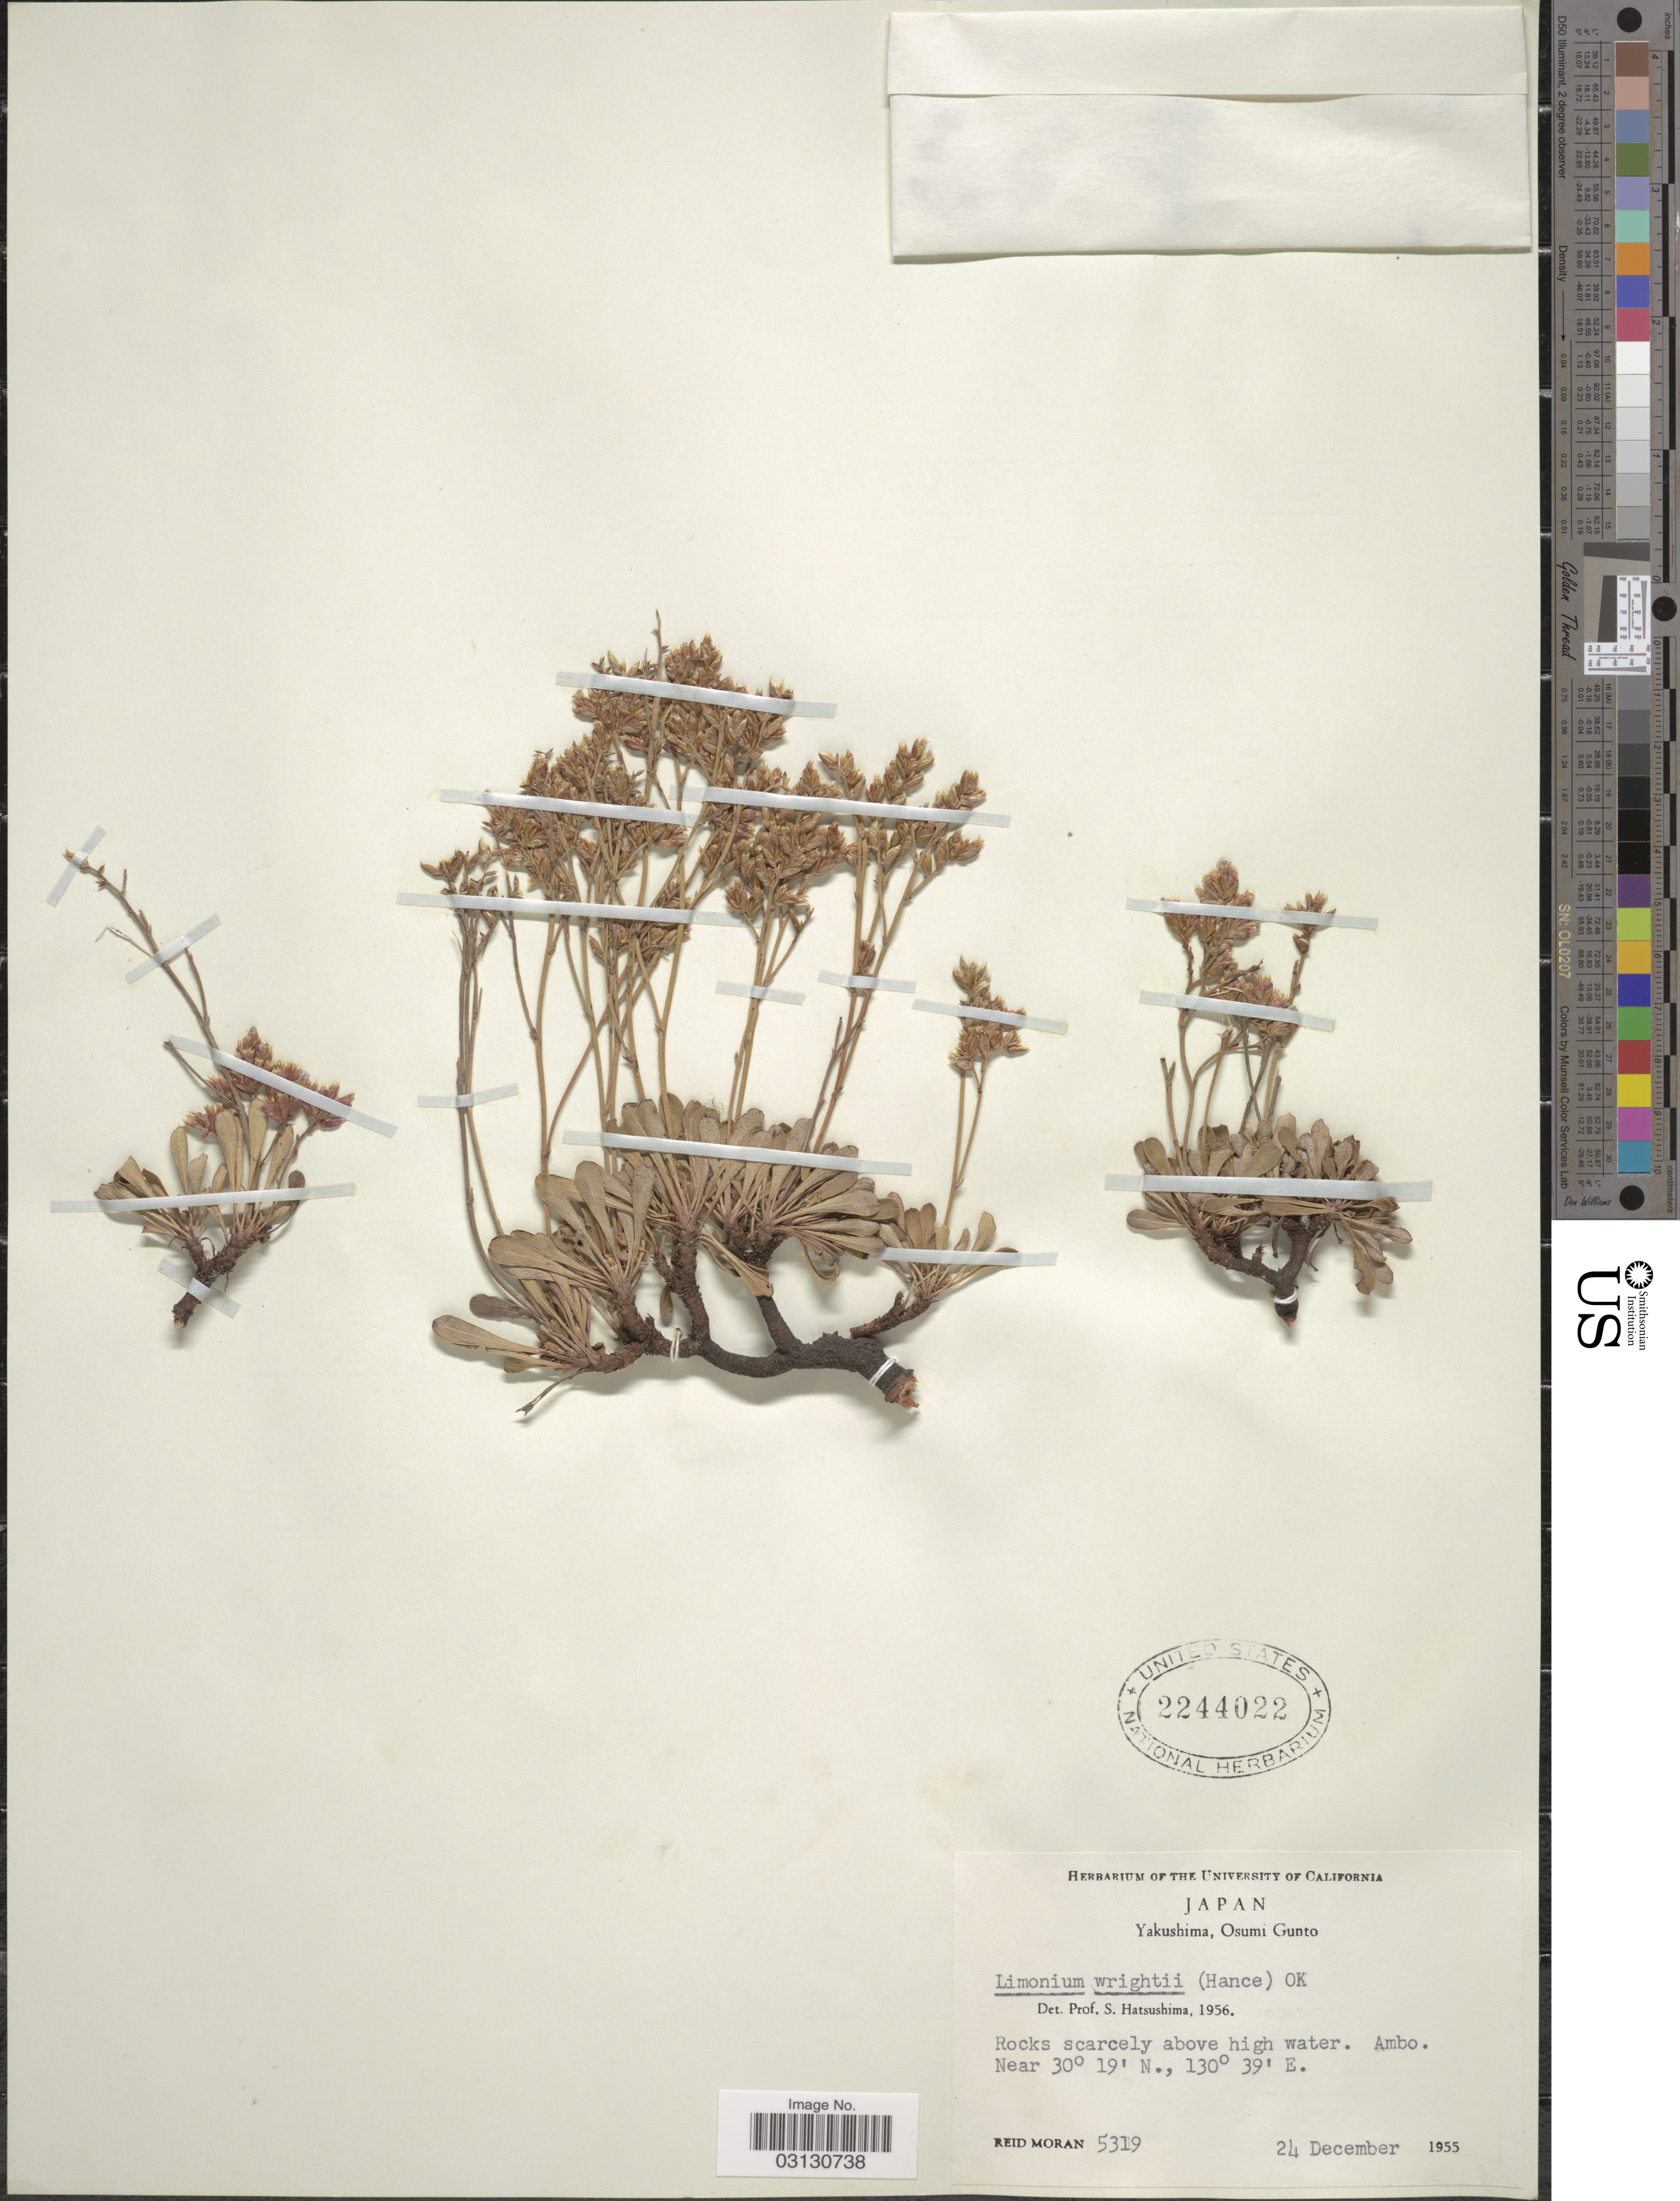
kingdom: Plantae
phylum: Tracheophyta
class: Magnoliopsida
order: Caryophyllales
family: Plumbaginaceae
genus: Limonium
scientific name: Limonium wrightii var. arbusculum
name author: (Maxim.) Hara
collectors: R. Moran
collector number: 5319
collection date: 1955-12-24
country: Japan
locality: Yakushima, Osumi Gunto, Ambo.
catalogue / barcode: US 2244022